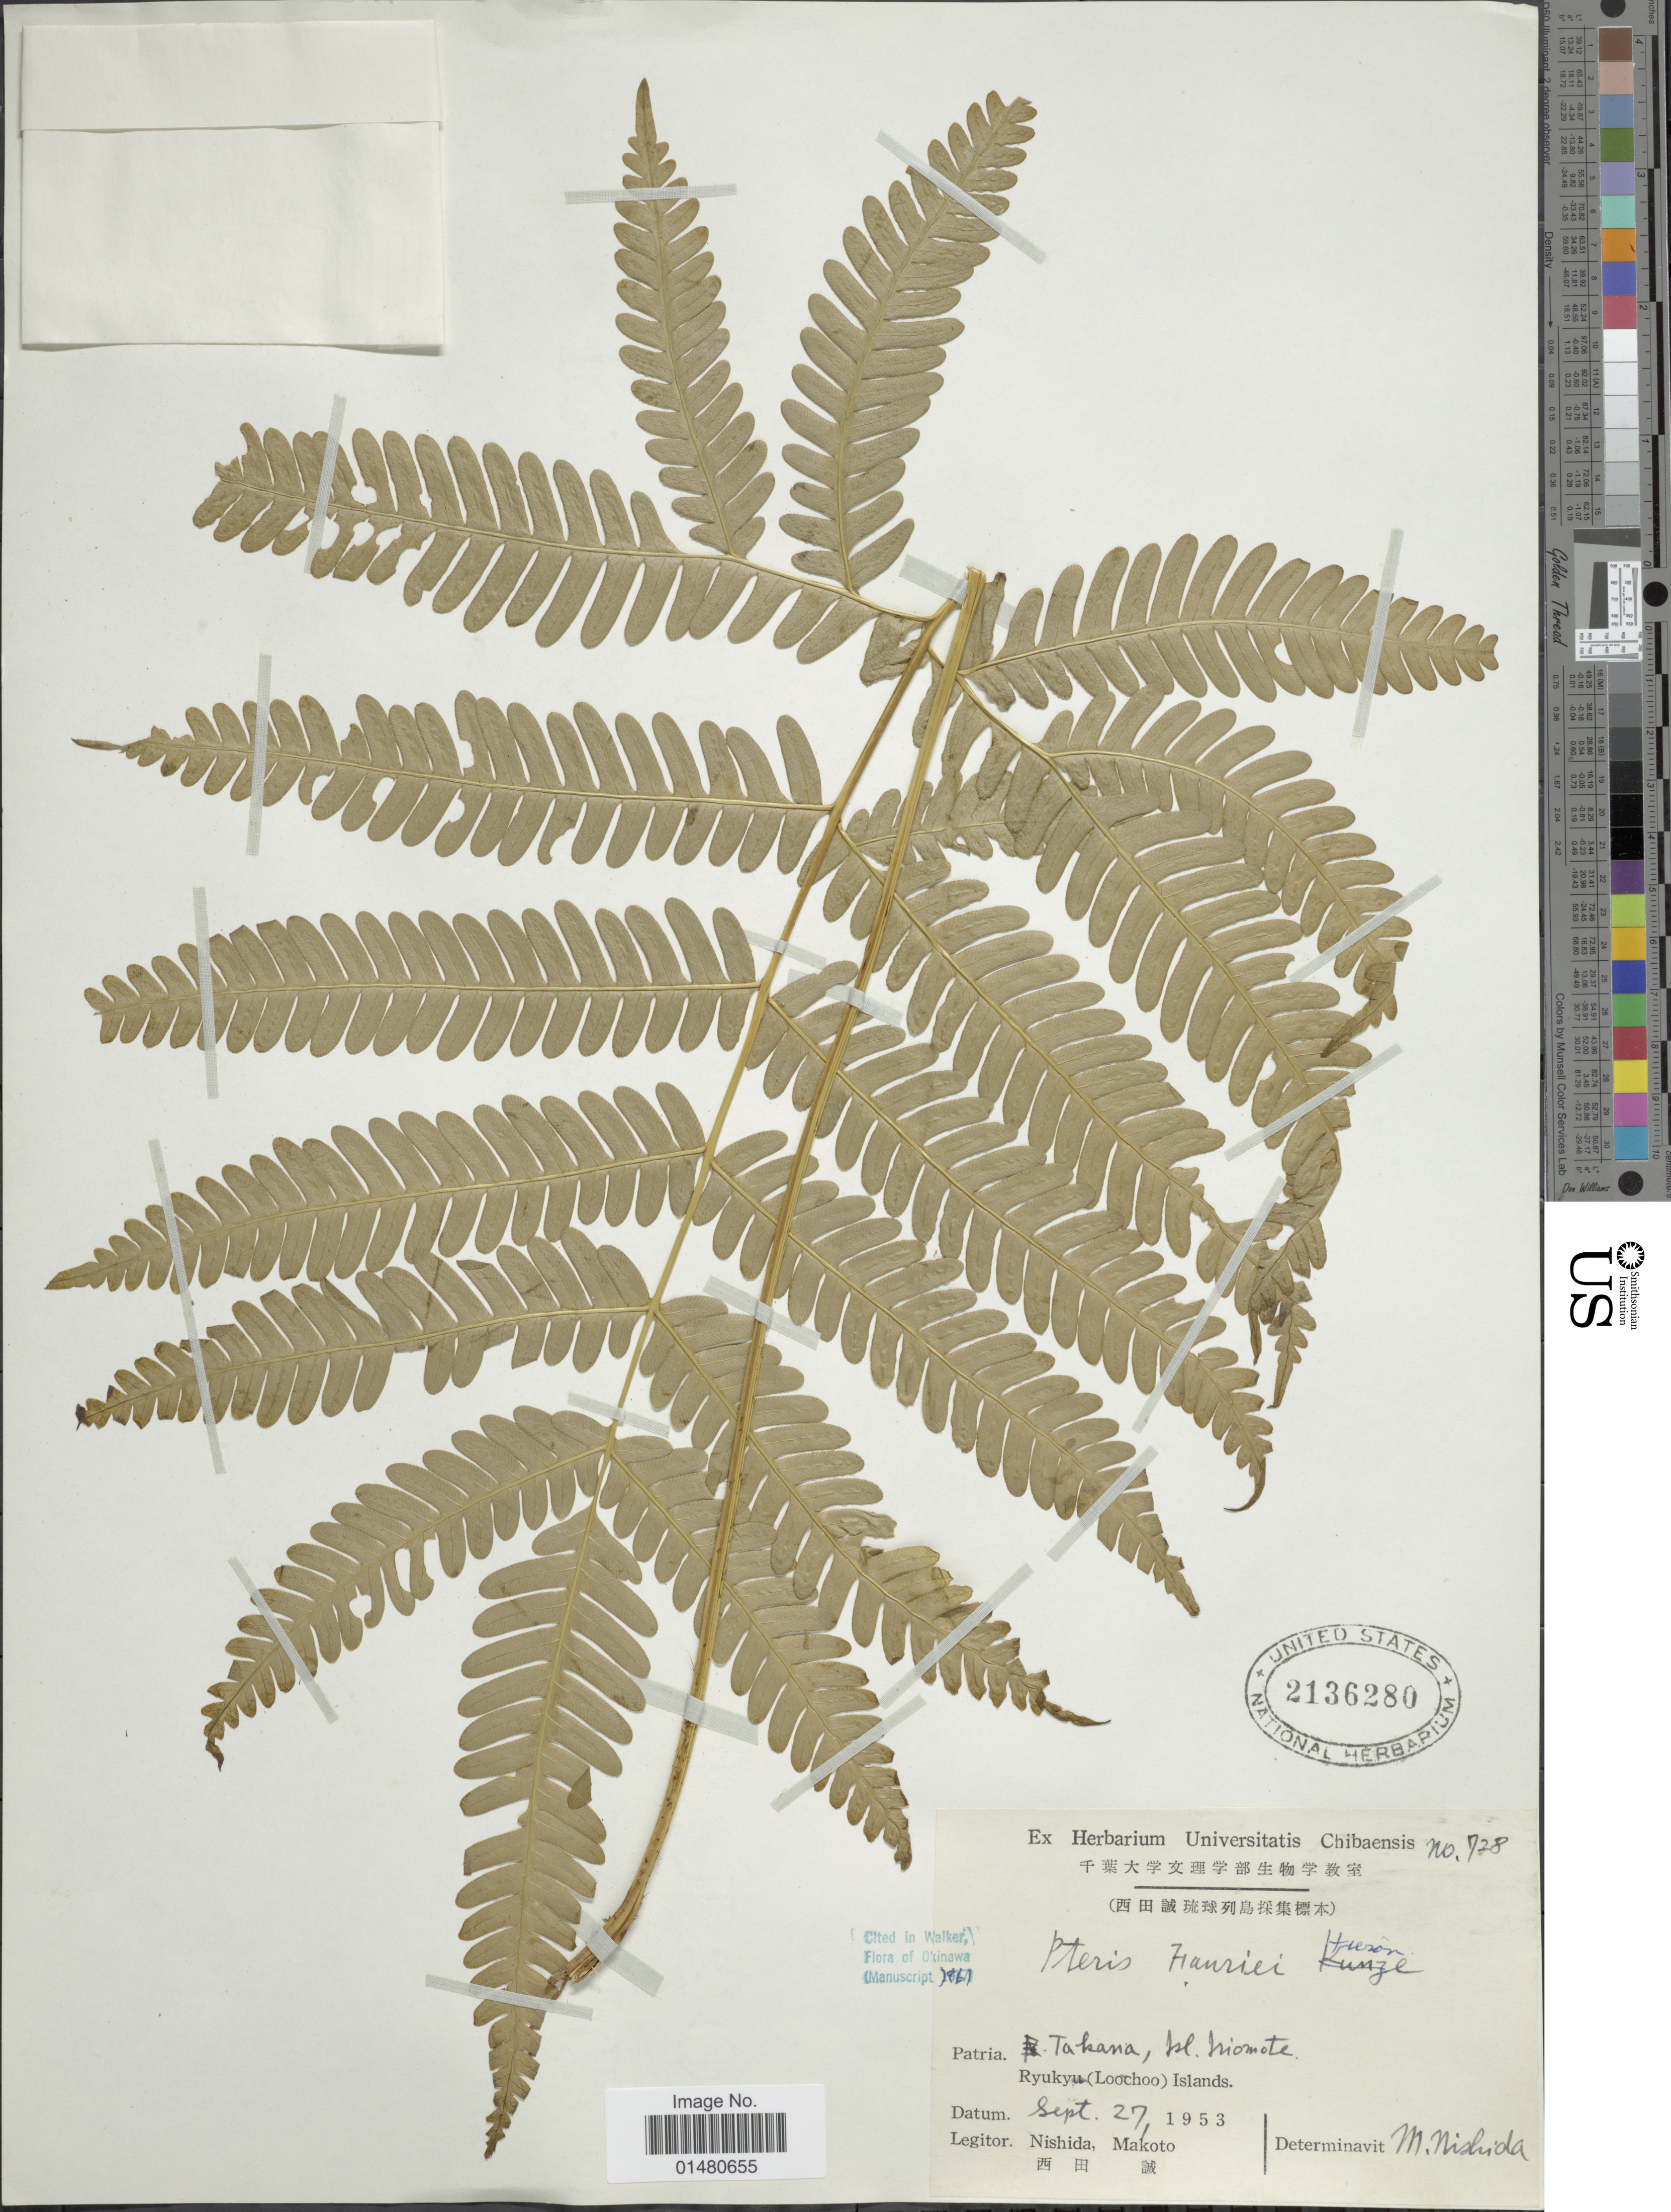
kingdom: Plantae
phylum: Tracheophyta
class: Polypodiopsida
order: Polypodiales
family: Pteridaceae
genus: Pteris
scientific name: Pteris fauriei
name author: Hieron.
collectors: N. Makoto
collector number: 728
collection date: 1953-09-27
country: Japan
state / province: Okinawa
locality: Patria Takana, Isl. Iriomote Rykyu (loochoo) Islands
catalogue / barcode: US 2136280